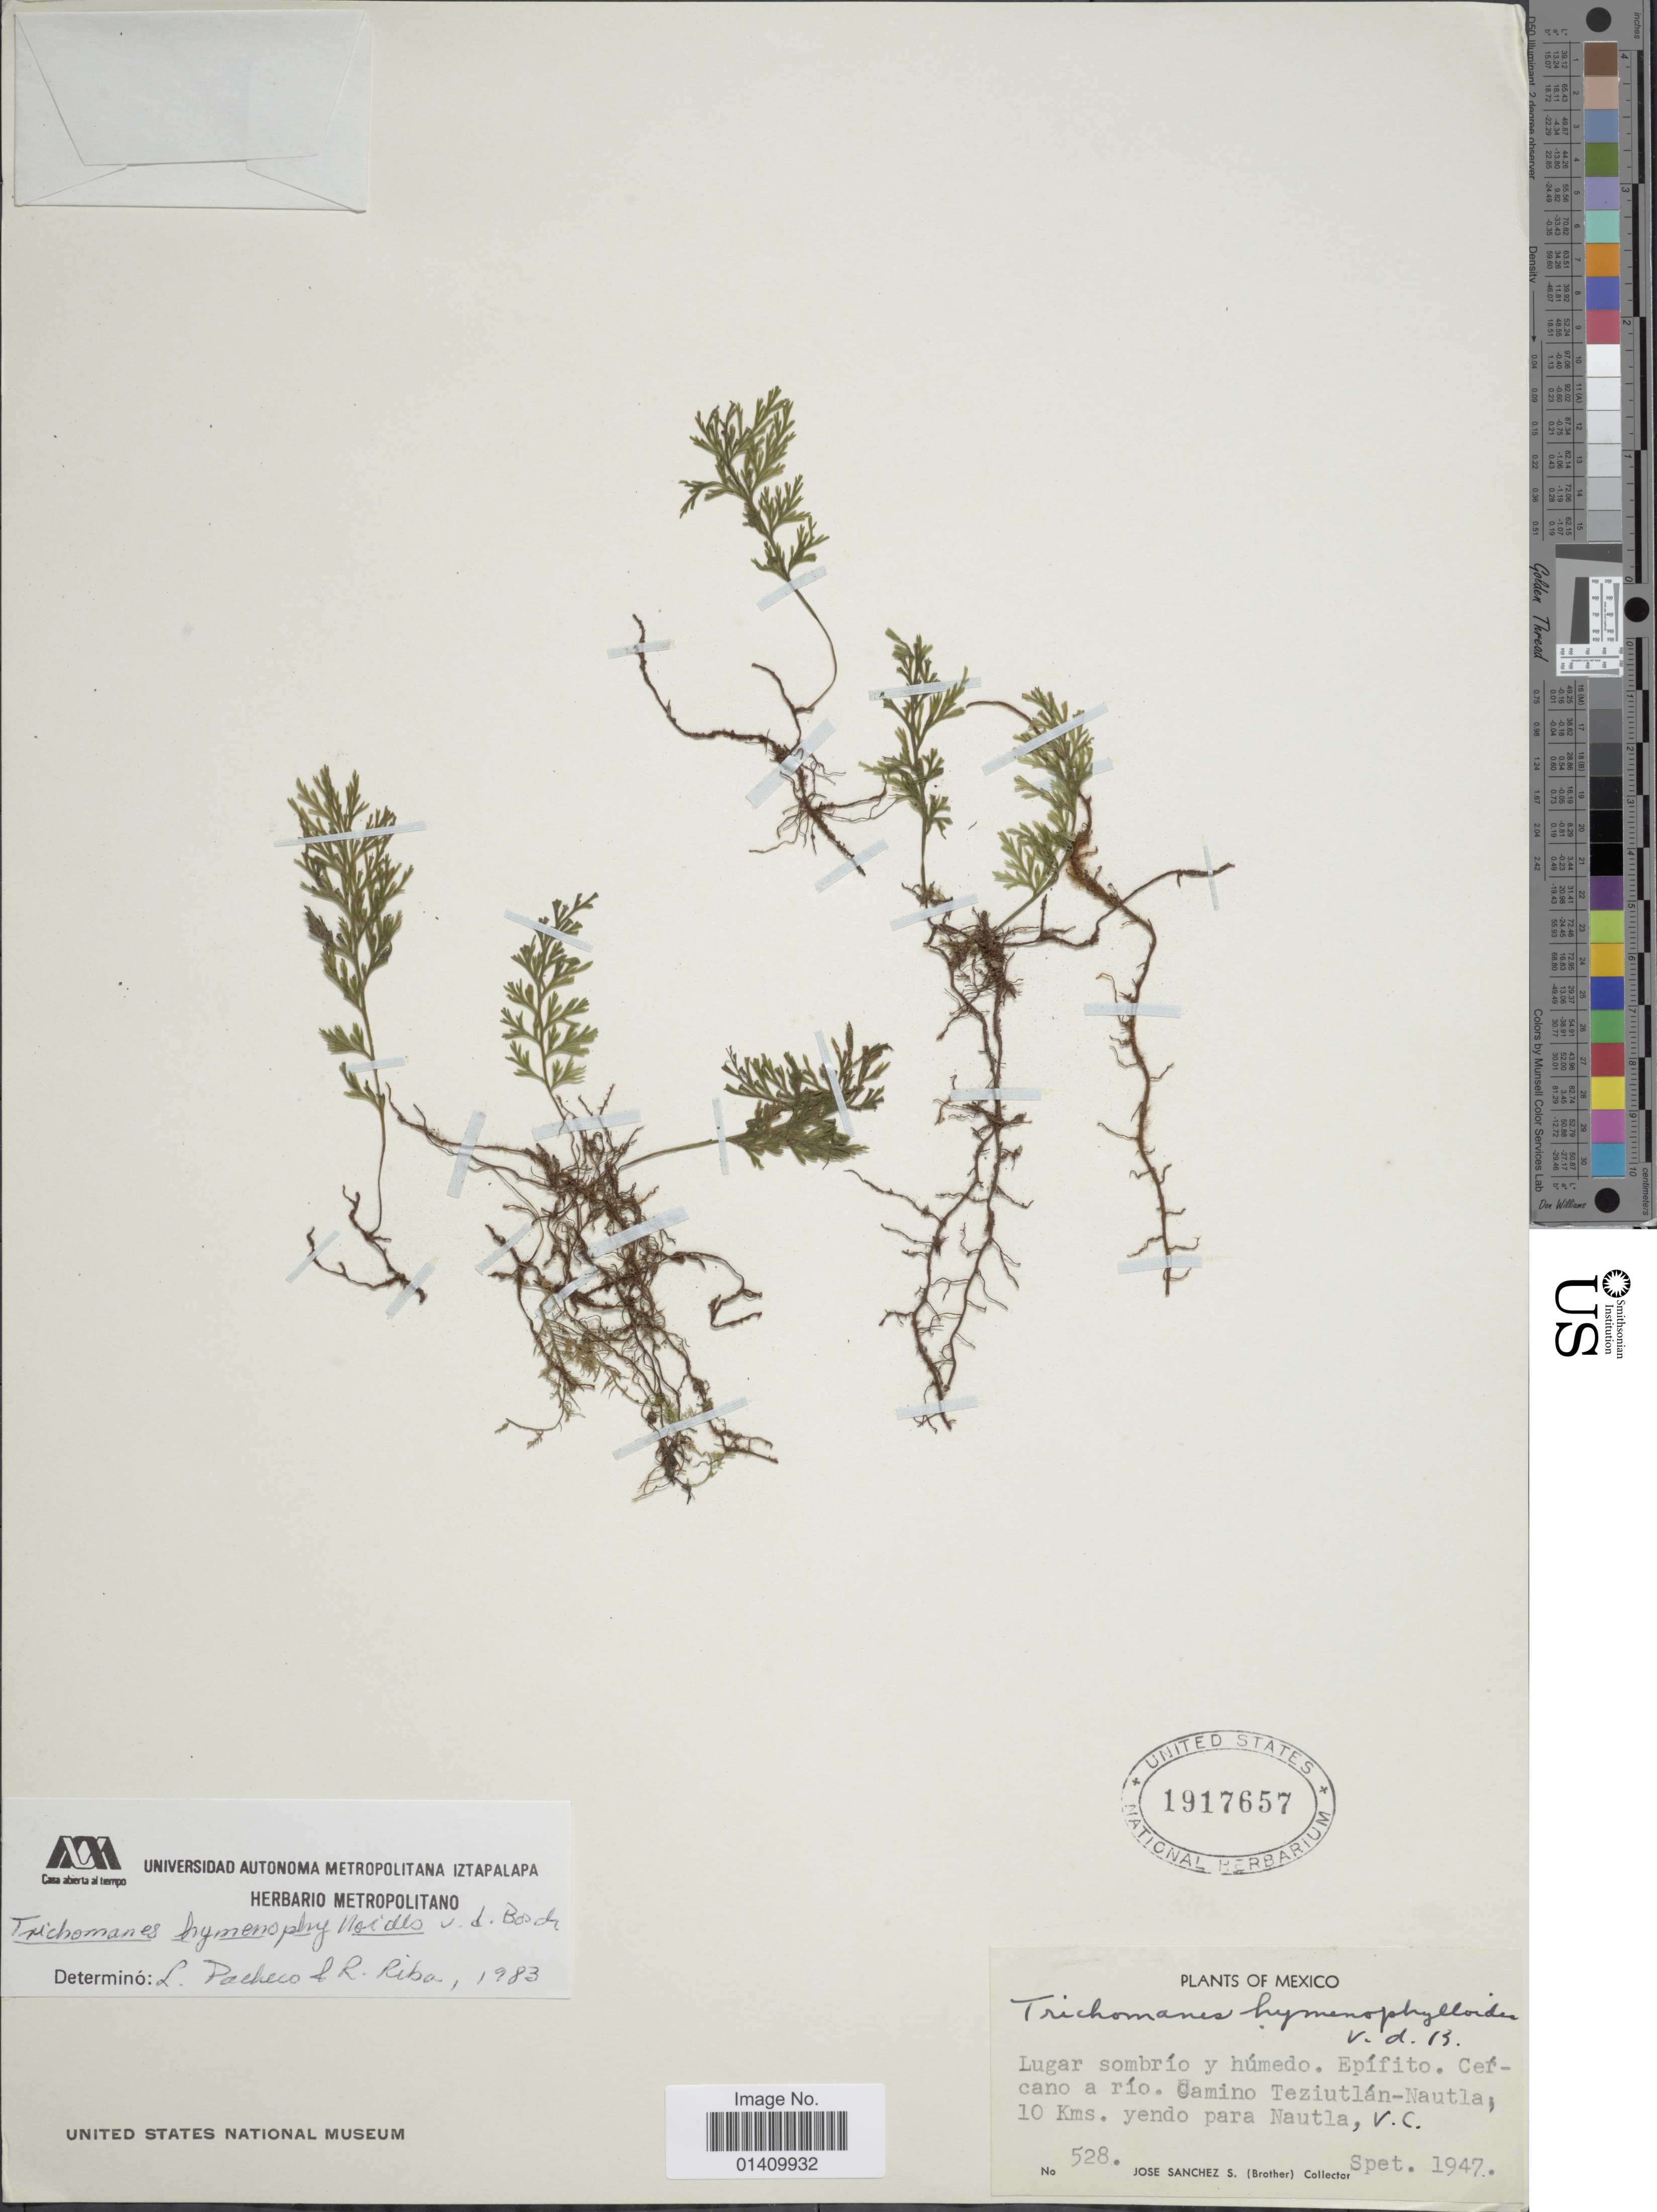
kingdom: Plantae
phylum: Tracheophyta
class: Polypodiopsida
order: Hymenophyllales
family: Hymenophyllaceae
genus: Polyphlebium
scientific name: Polyphlebium hymenophylloides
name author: (Bosch) Ebihara & Dubuisson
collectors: J. Sanchez S.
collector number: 528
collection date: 1947-09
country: Mexico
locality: Lugar sombrio y humeldo. Epifito. Cercano a rio camino Teziutlan Nautla 10 kms yendo para Nautla V.C.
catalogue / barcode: US 1917657